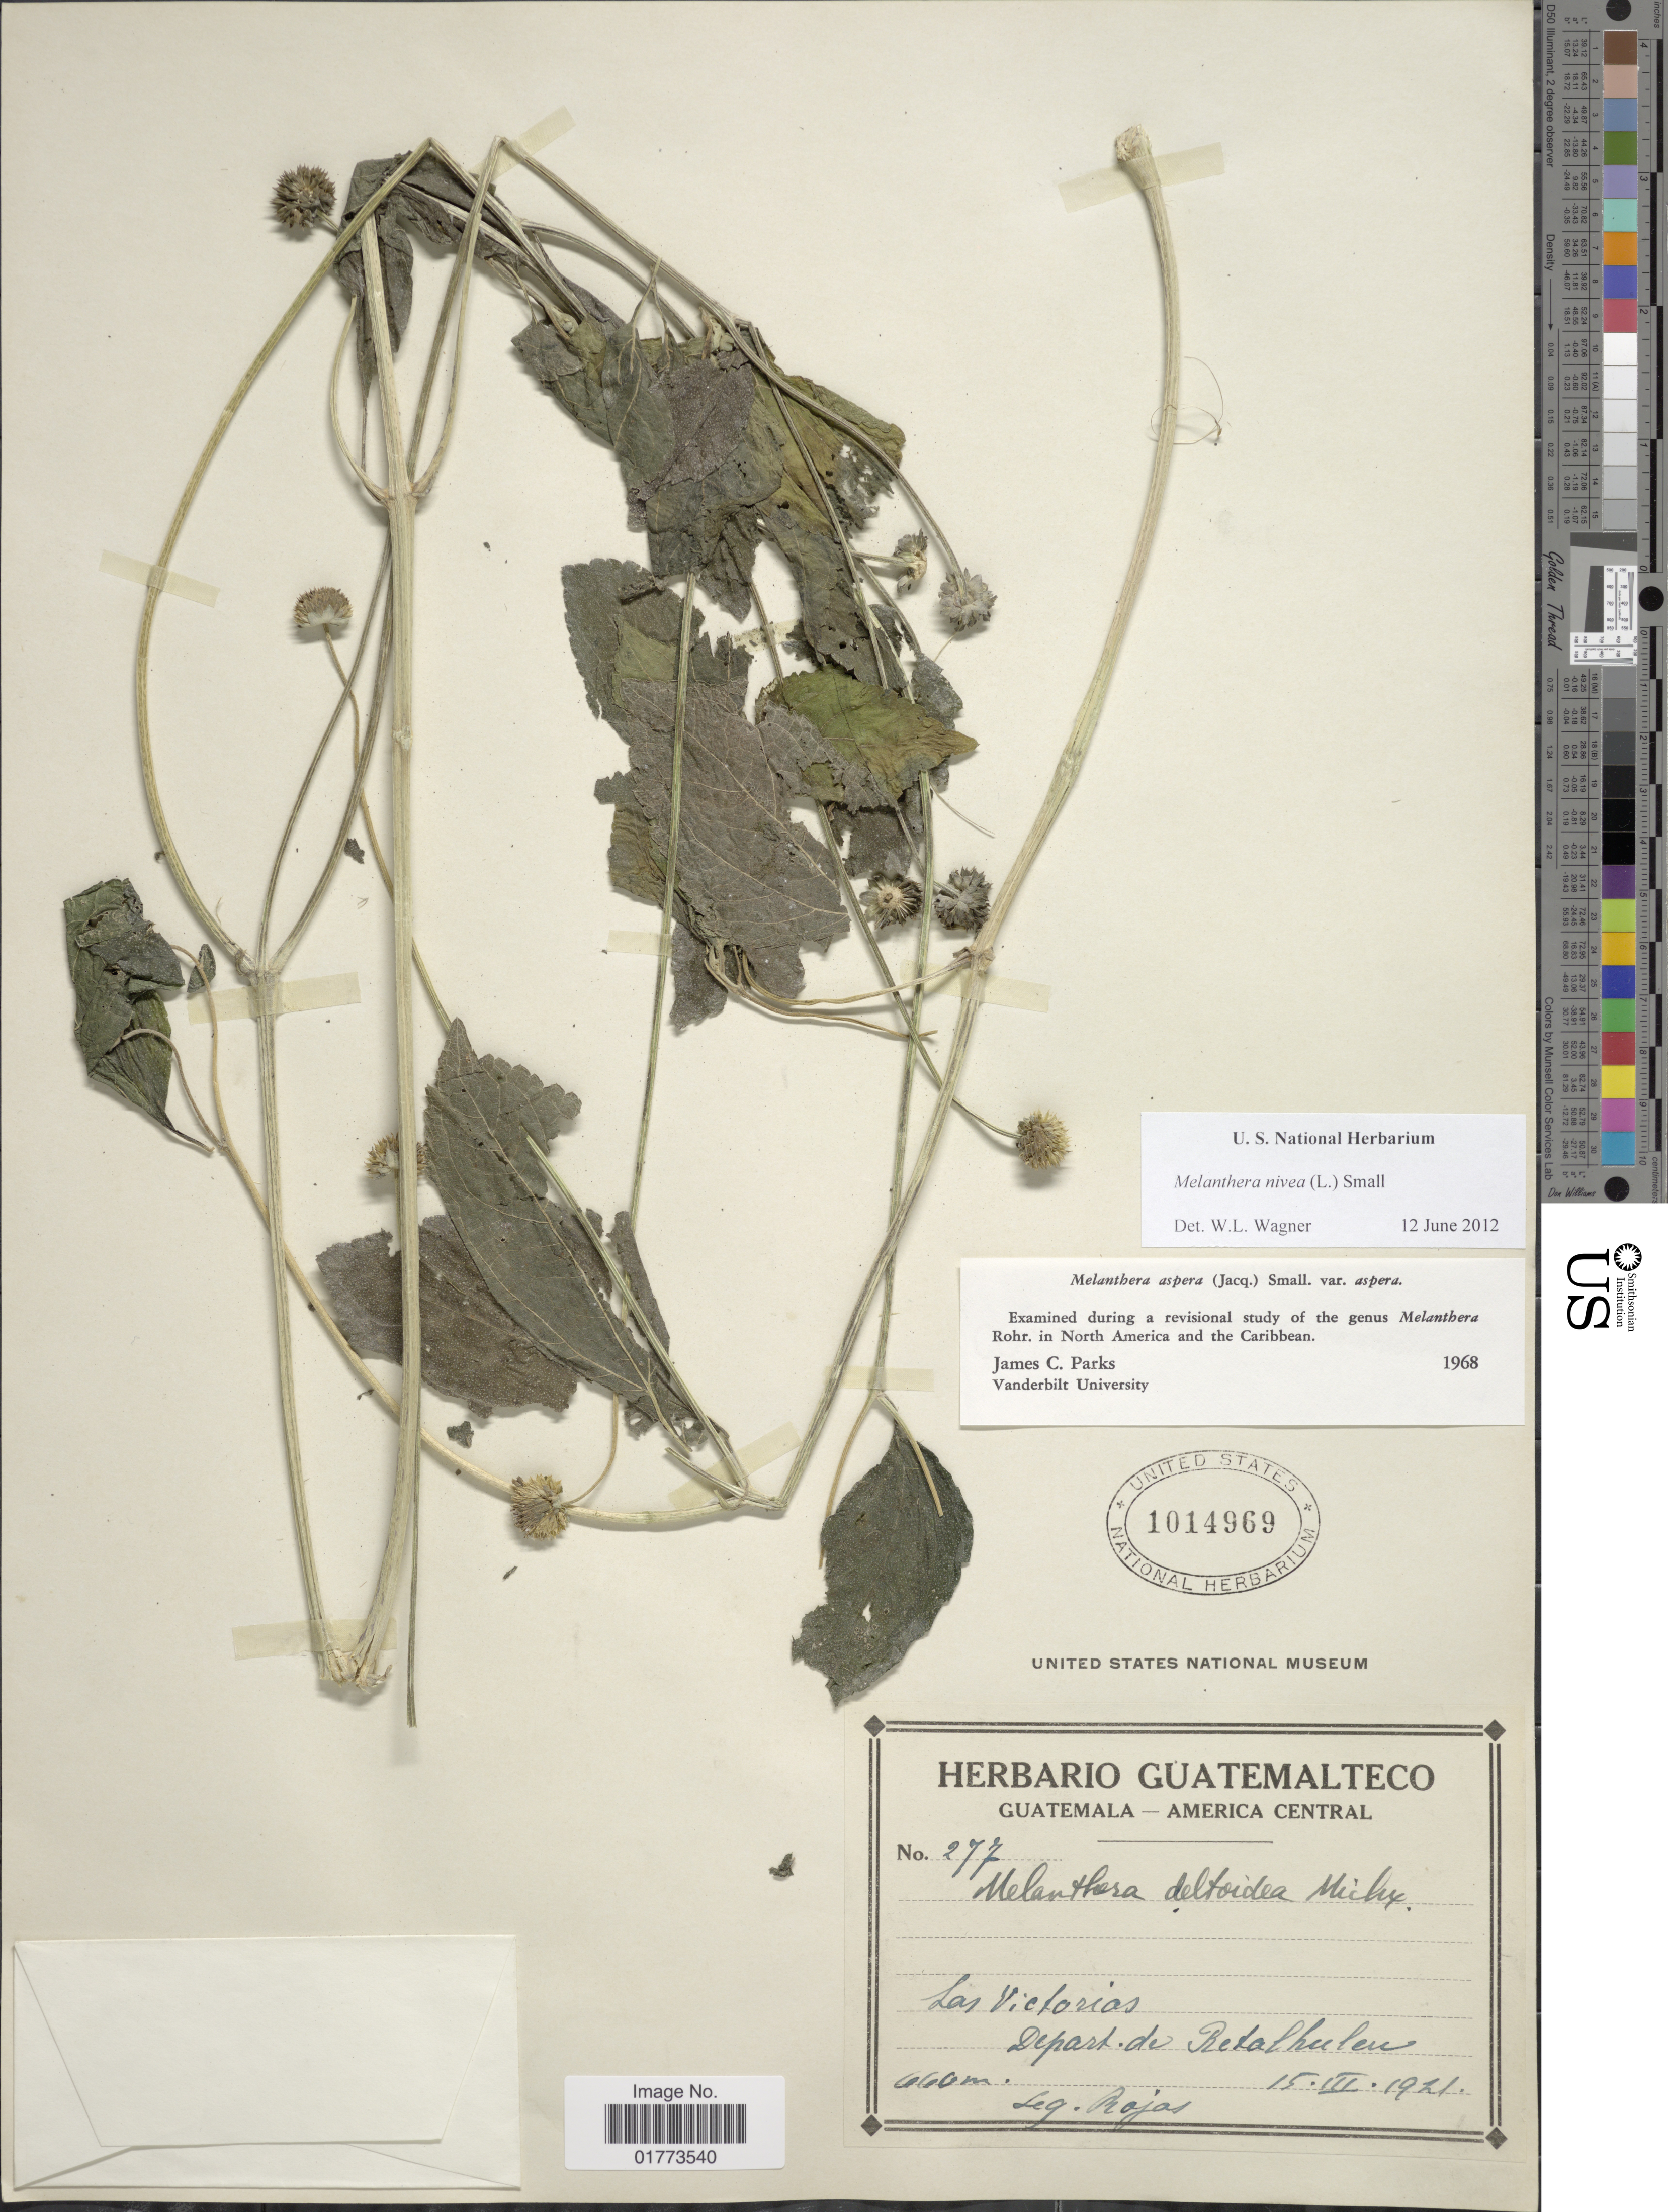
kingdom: Plantae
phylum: Tracheophyta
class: Magnoliopsida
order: Asterales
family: Asteraceae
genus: Melanthera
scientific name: Melanthera nivea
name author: (L.) Small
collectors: Rojas, --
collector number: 277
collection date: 1921-03-15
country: Guatemala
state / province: Retalhuleu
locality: Las Victorias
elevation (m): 660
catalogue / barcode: US 1014969